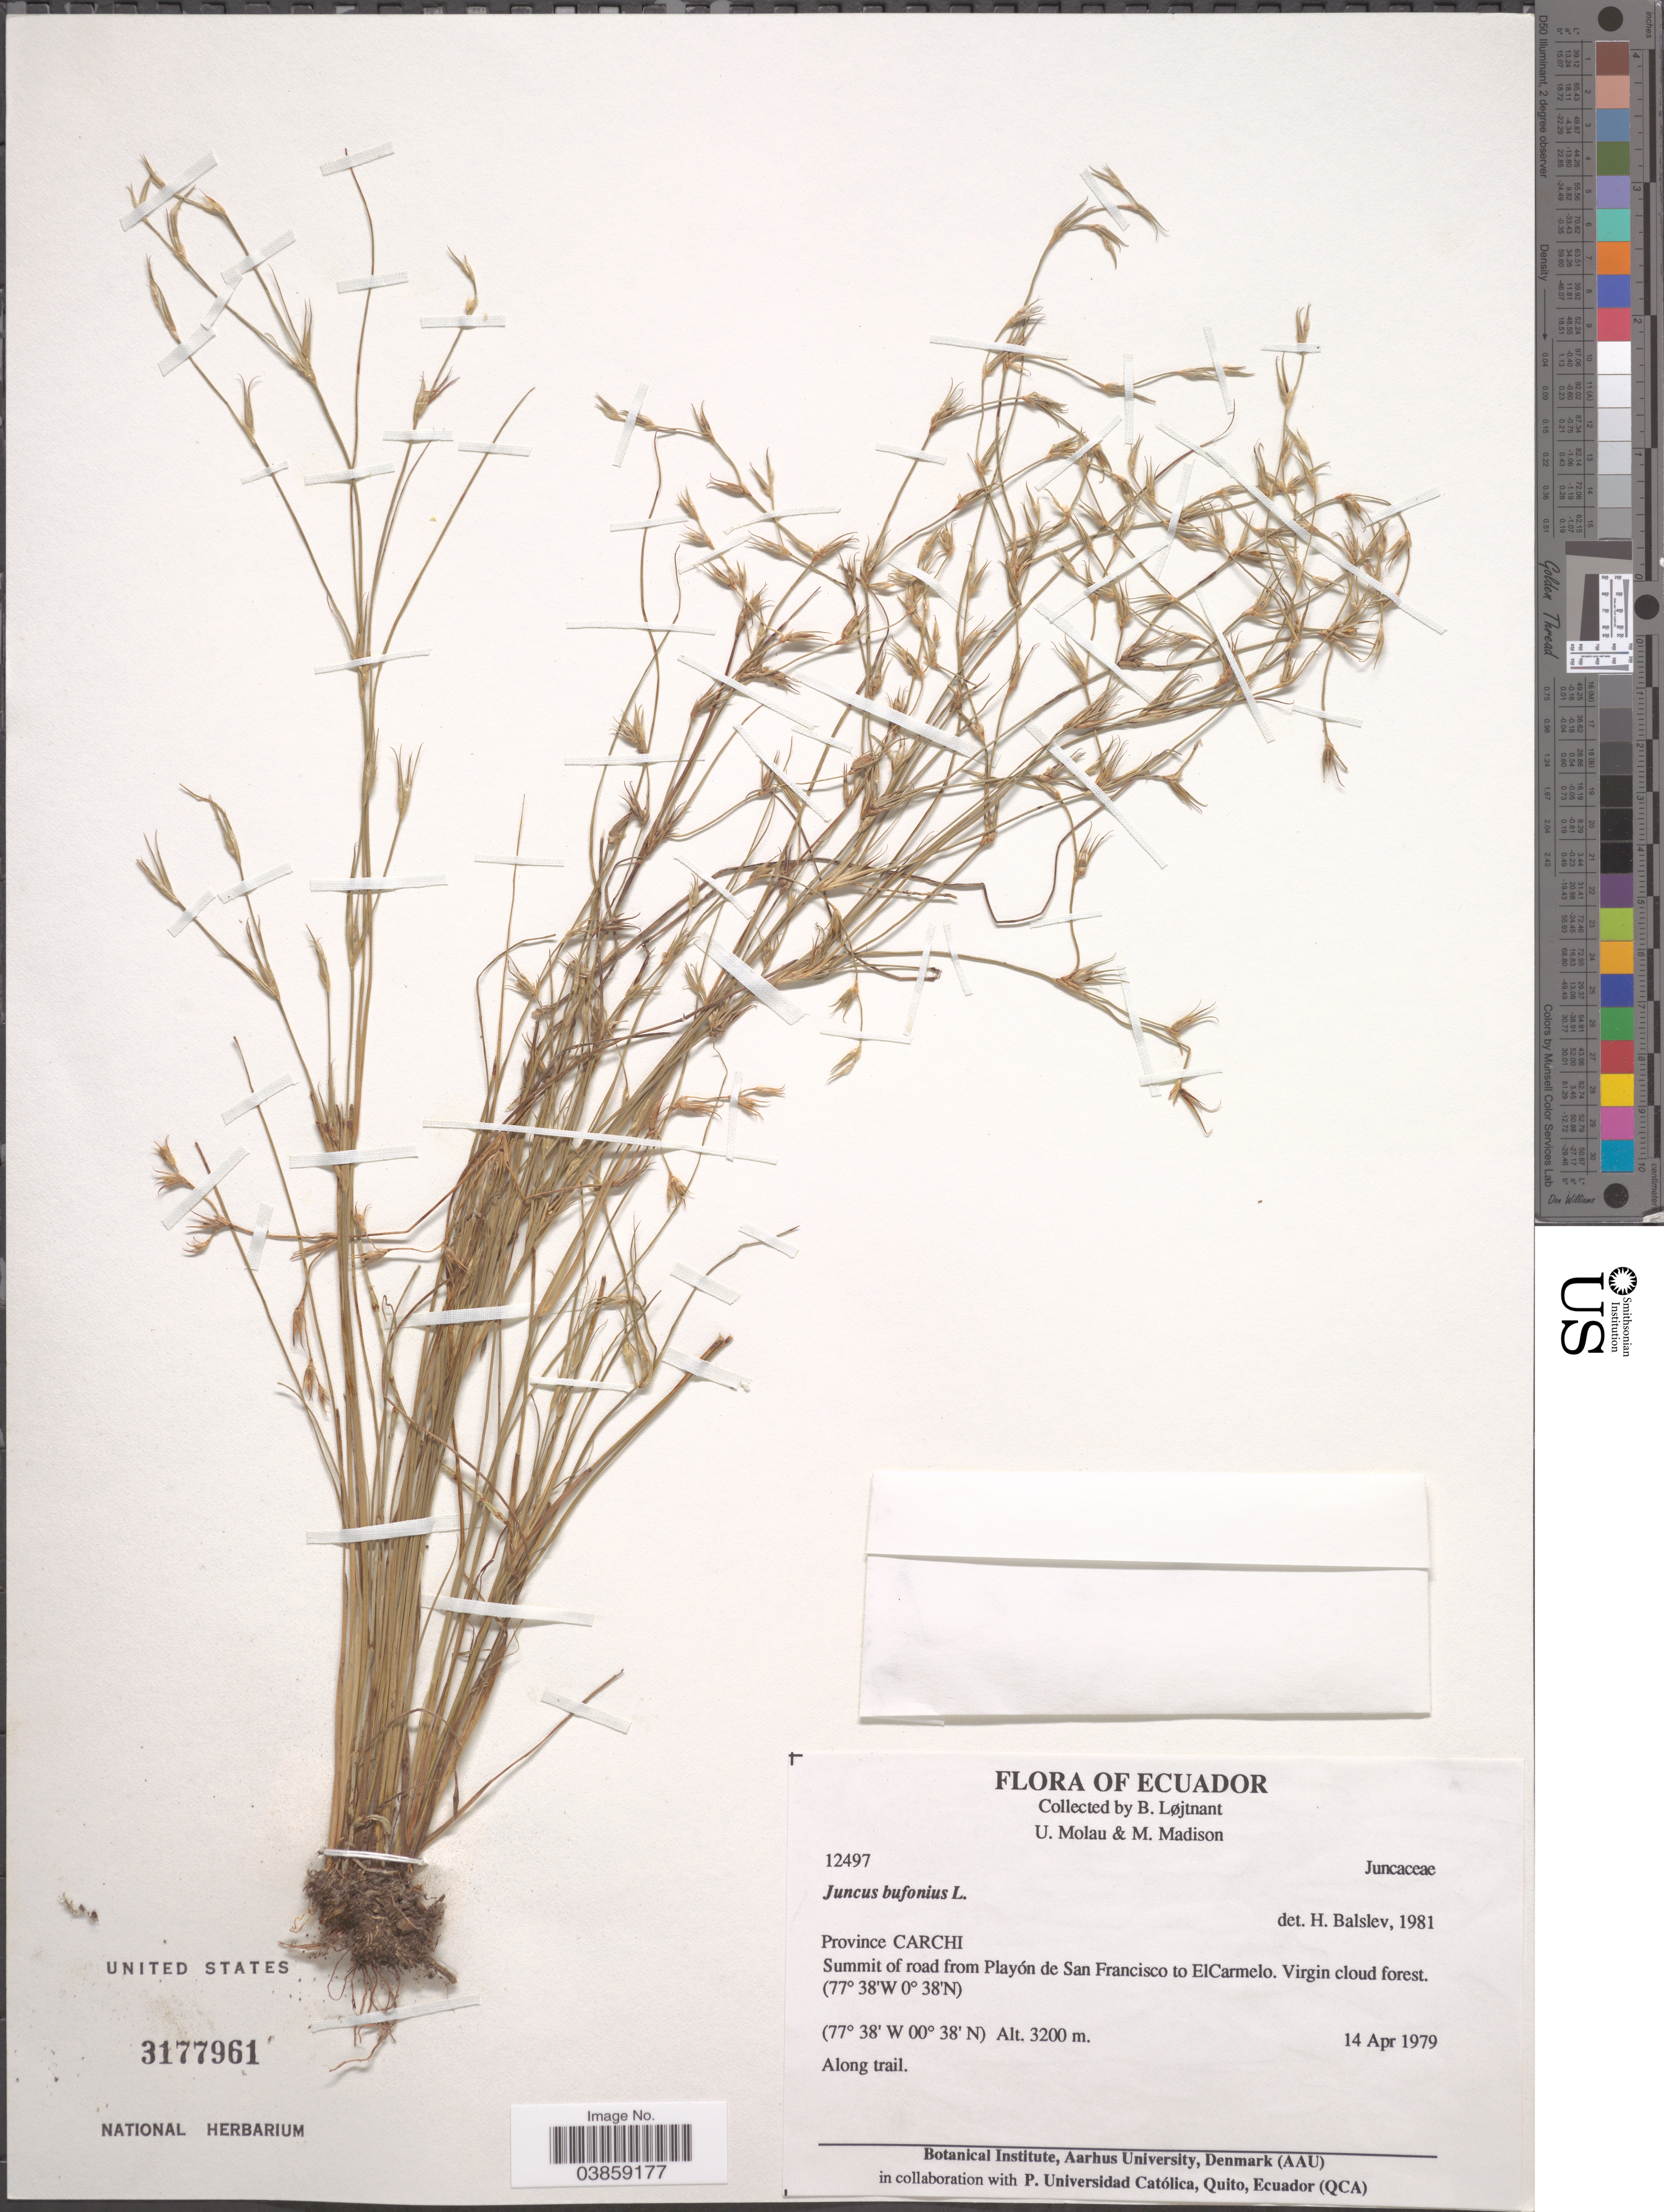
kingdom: Plantae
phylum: Tracheophyta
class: Liliopsida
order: Poales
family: Juncaceae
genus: Juncus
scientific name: Juncus bufonius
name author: L.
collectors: B. Löjtnant, U. Molau & M. Madison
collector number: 12497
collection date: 1979-04-14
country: Ecuador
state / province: Carchi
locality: Summit of road from Playón de San Francisco to ElCarmelo.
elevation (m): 3200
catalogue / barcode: US 3177961